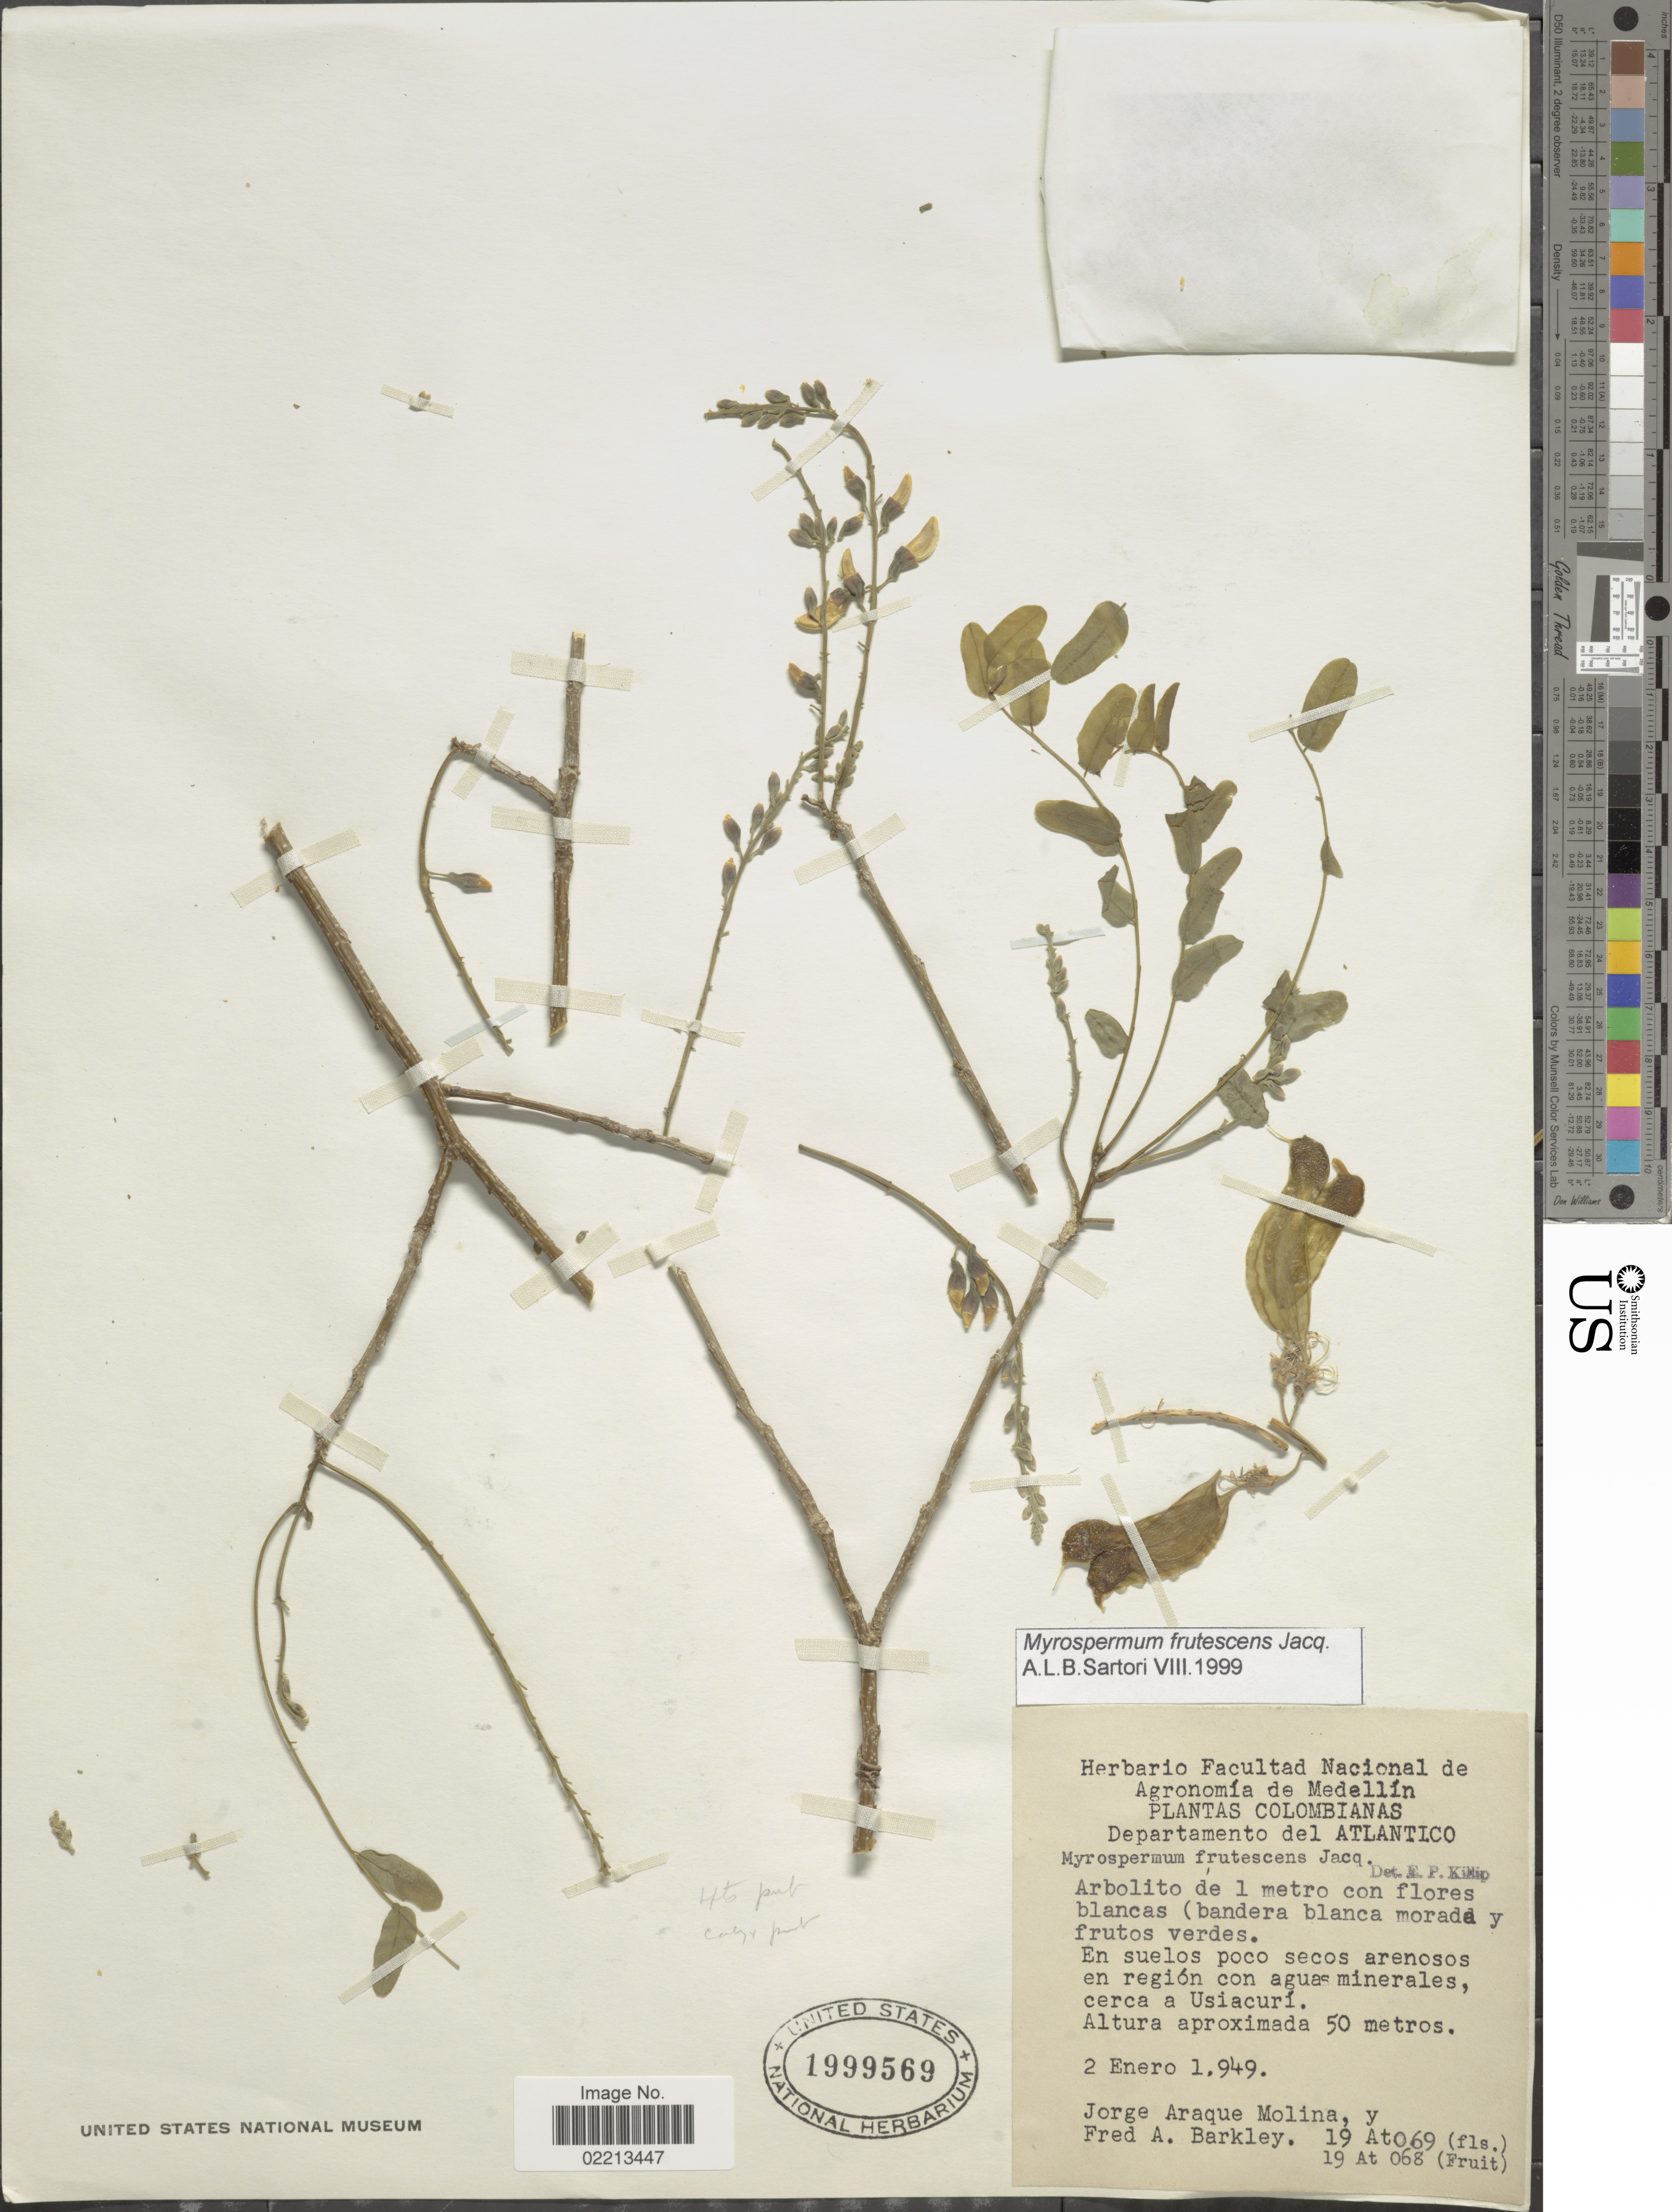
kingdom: Plantae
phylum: Tracheophyta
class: Magnoliopsida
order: Fabales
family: Fabaceae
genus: Myrospermum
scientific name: Myrospermum frutescens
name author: Jacq.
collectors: J. A. Molina & F. A. Barkley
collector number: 19AT069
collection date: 1949-01-02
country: Colombia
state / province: Atlántico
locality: En suelos poco secos arenosos en region con aguas minerales, cerca u Usiacuri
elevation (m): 50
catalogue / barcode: US 1999569